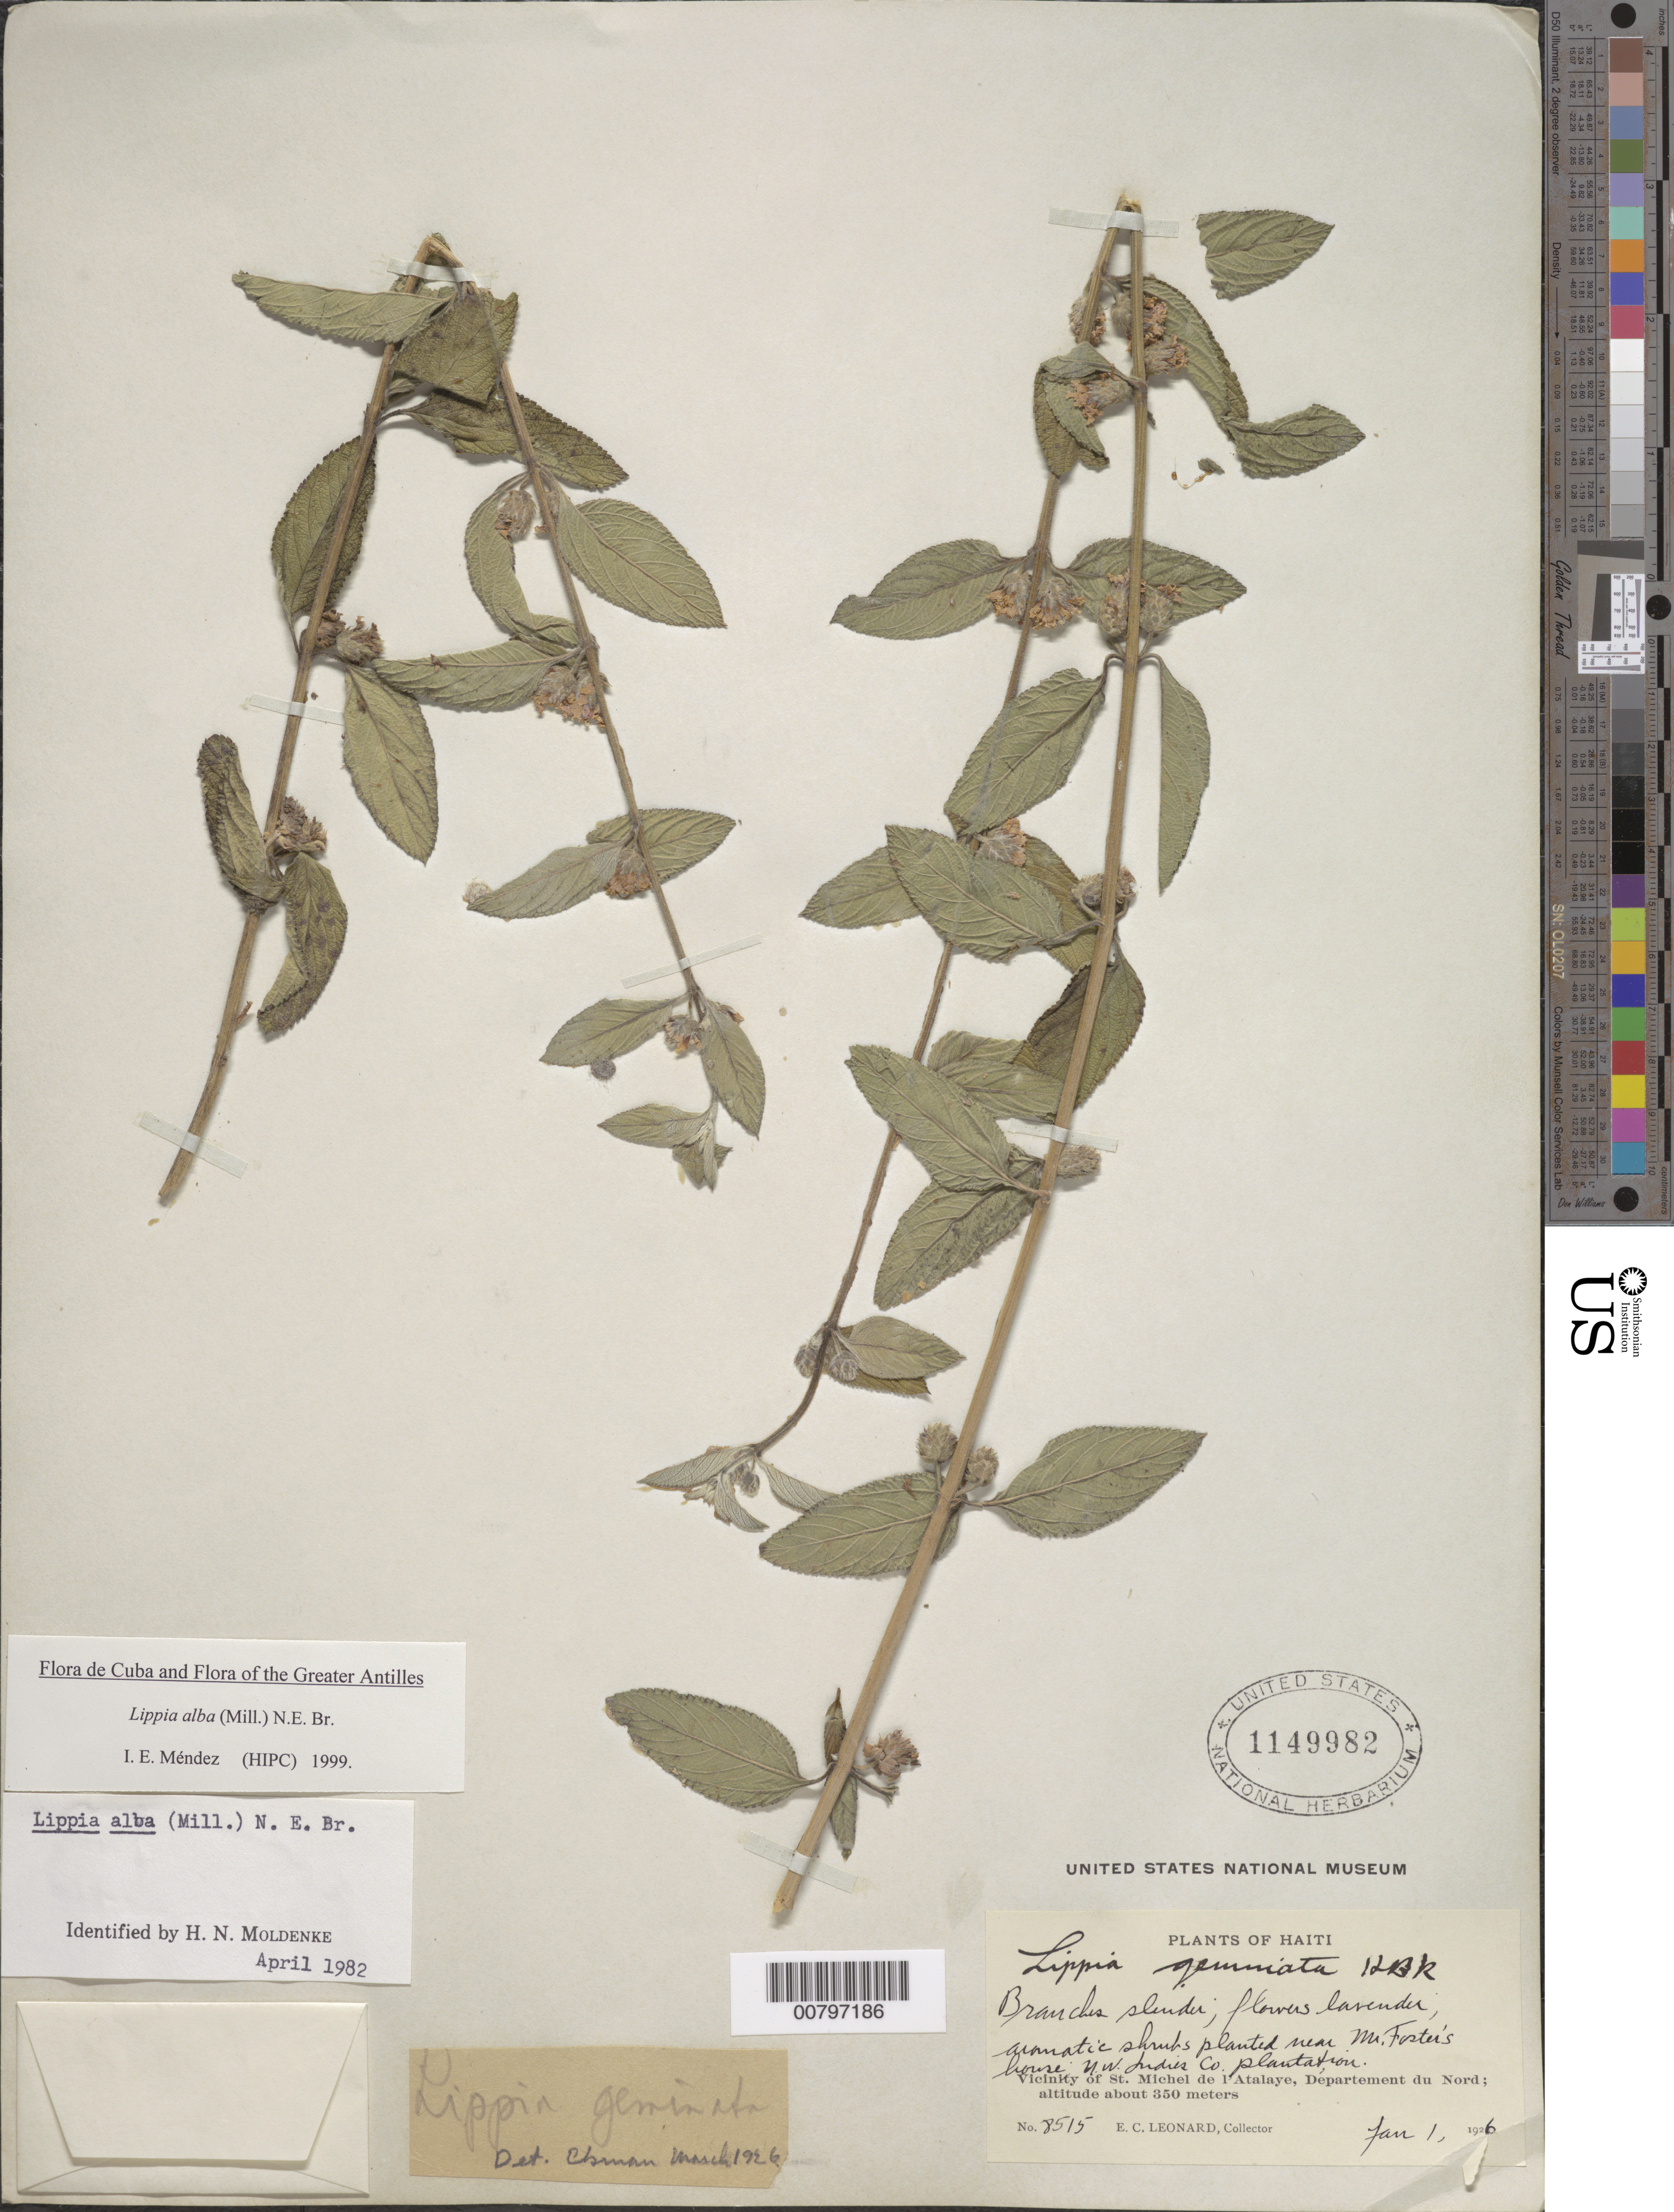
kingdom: Plantae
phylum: Tracheophyta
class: Magnoliopsida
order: Lamiales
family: Verbenaceae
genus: Lippia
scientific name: Lippia alba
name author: (Mill.) N.E. Br. ex Britton & P. Wilson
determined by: Méndez, Isidro E., (HIPC)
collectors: E. C. Leonard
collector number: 8515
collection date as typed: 01 Jan 1926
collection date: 1926-01-01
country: Haiti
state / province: Artibonite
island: Hispaniola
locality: Vicinity of St. Michel l'Atalaye, near Mr. Foster's house, UW Indies Co. Plantation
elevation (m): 350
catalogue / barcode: US 1149982